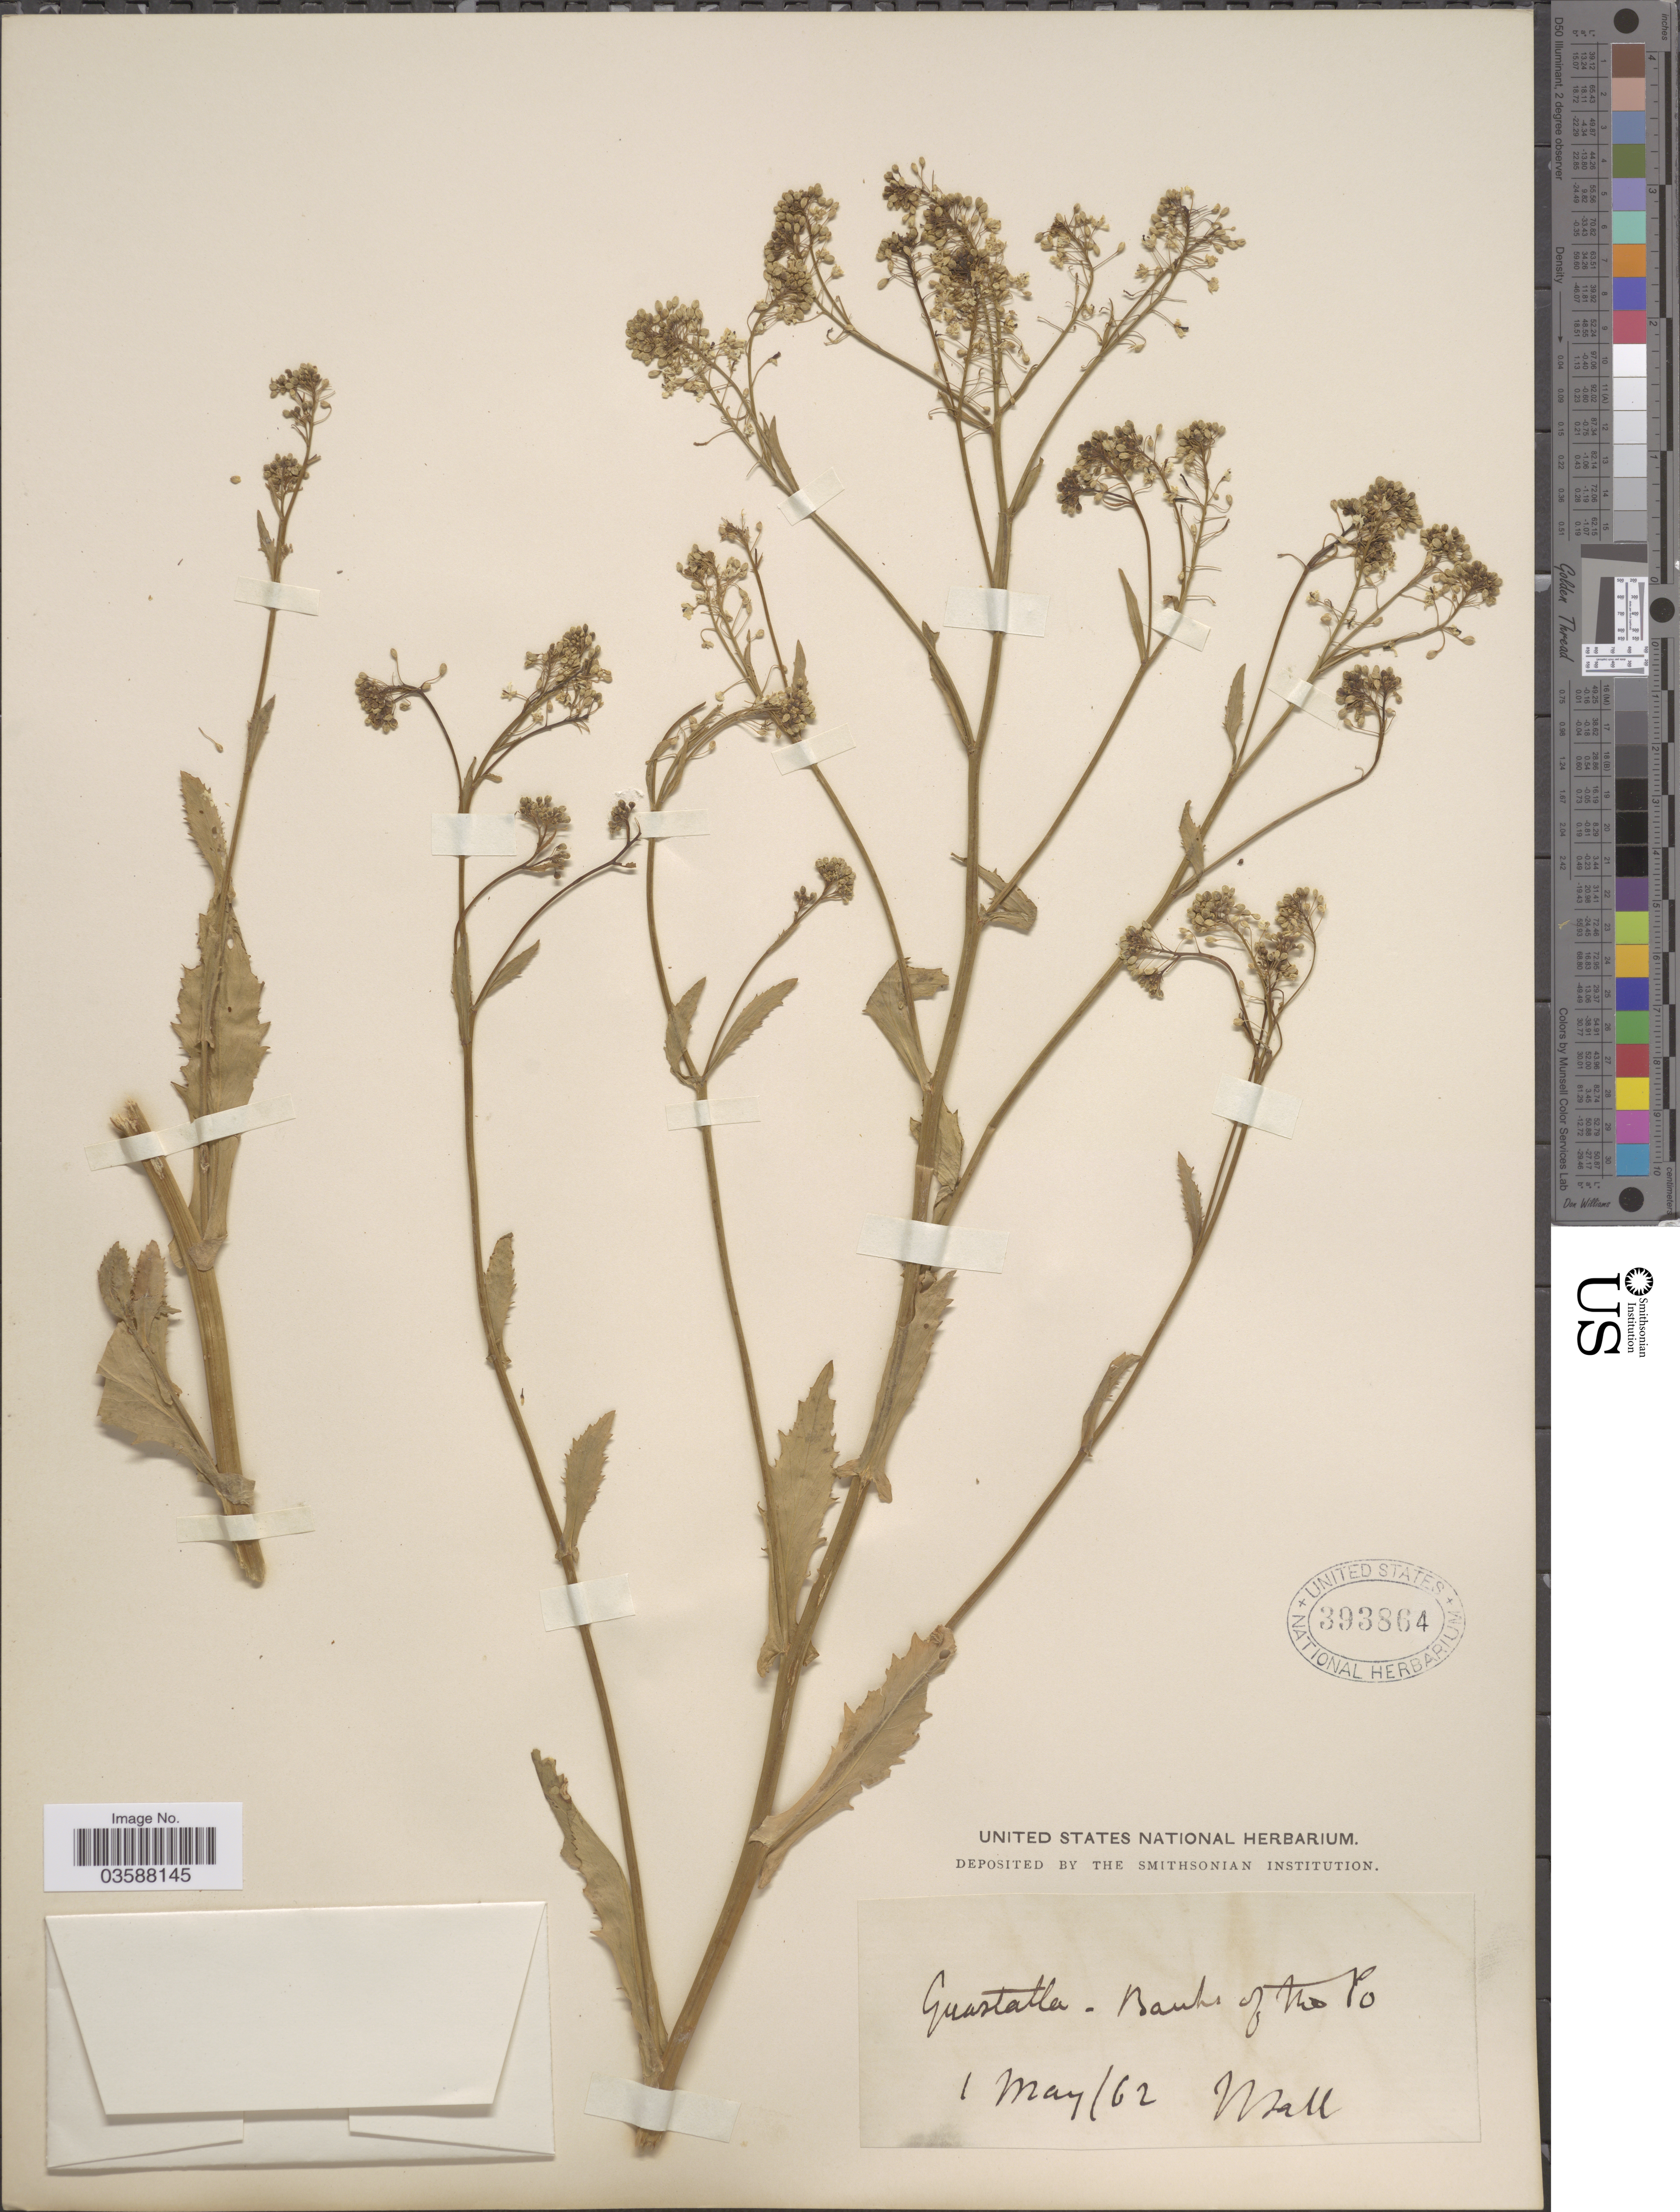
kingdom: Plantae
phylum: Tracheophyta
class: Magnoliopsida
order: Brassicales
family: Brassicaceae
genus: Rorippa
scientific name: Rorippa sp.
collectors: J. Ball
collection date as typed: Transcribed d/m/y: 1/5/62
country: Italy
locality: Guastalla - Banks of the Po.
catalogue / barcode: US 393864